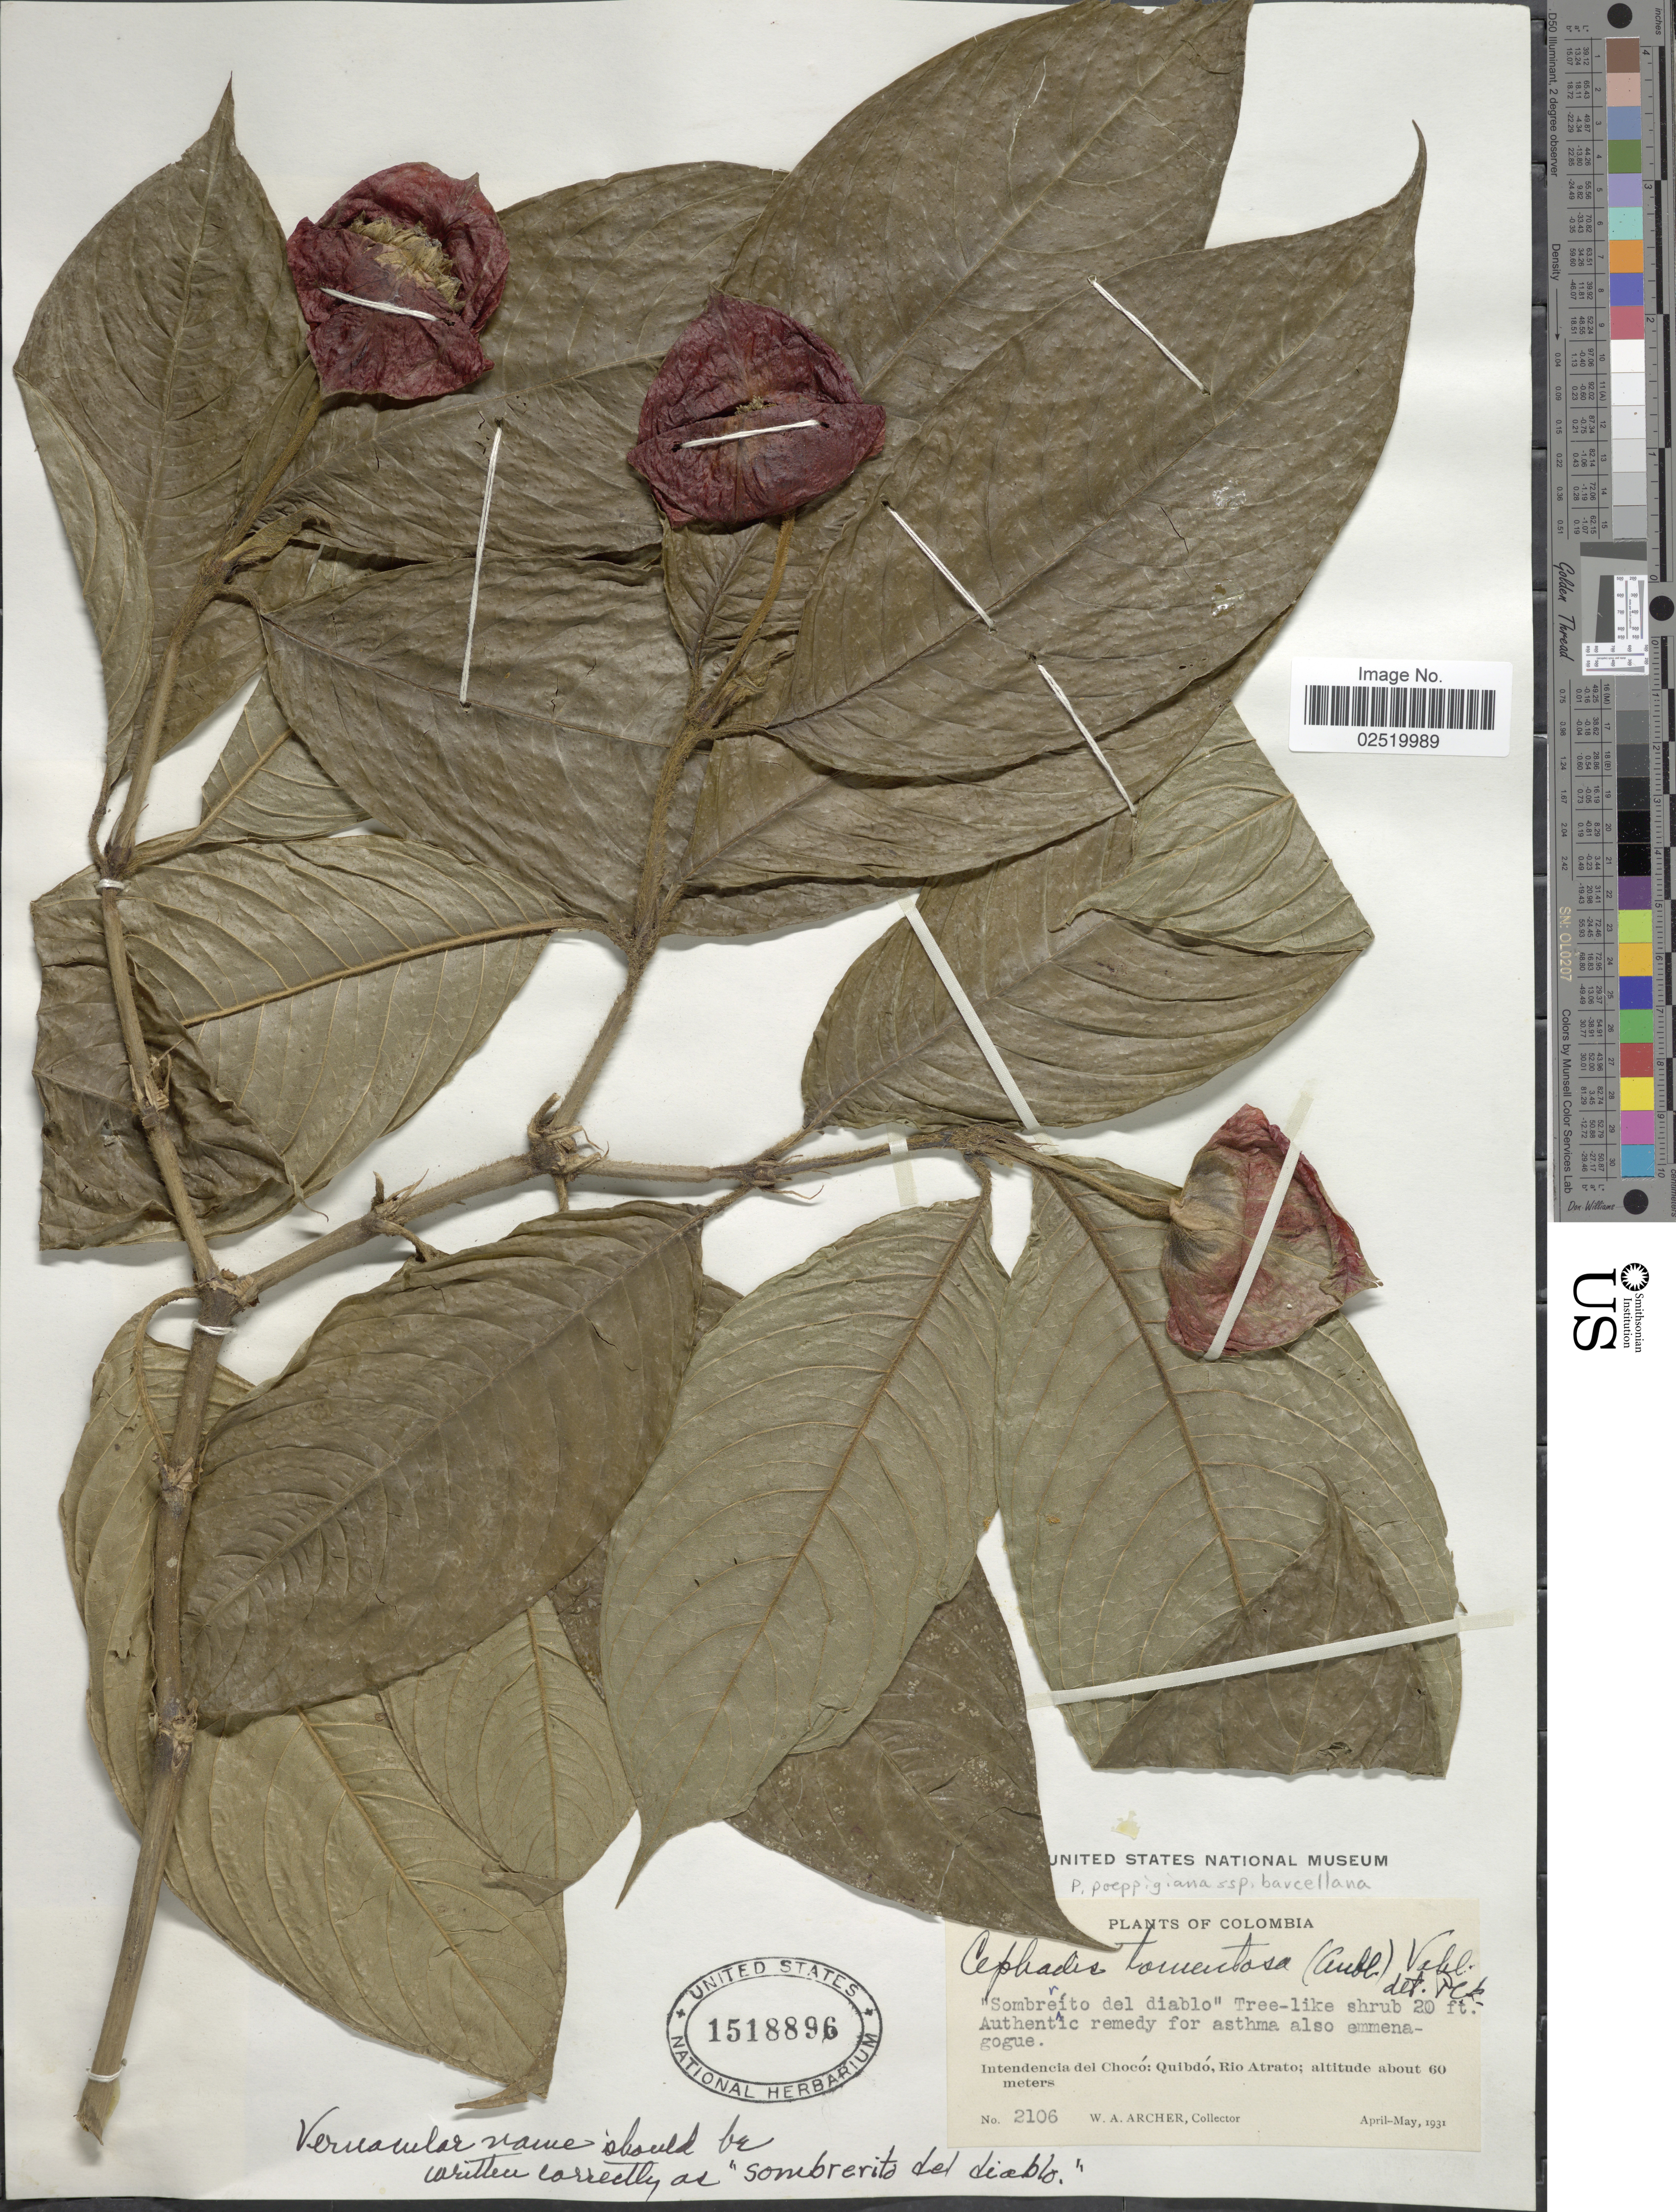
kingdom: Plantae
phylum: Tracheophyta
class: Magnoliopsida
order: Gentianales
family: Rubiaceae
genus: Psychotria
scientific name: Psychotria poeppigiana subsp. barcellana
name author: (Müll. Arg.) Steyerm.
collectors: W. A. Archer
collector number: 2106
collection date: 1931-04/1931-05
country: Colombia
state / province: Chocó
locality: Intendencia del Choco: Quibdo, Rio Atrato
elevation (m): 60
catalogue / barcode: US 1518896